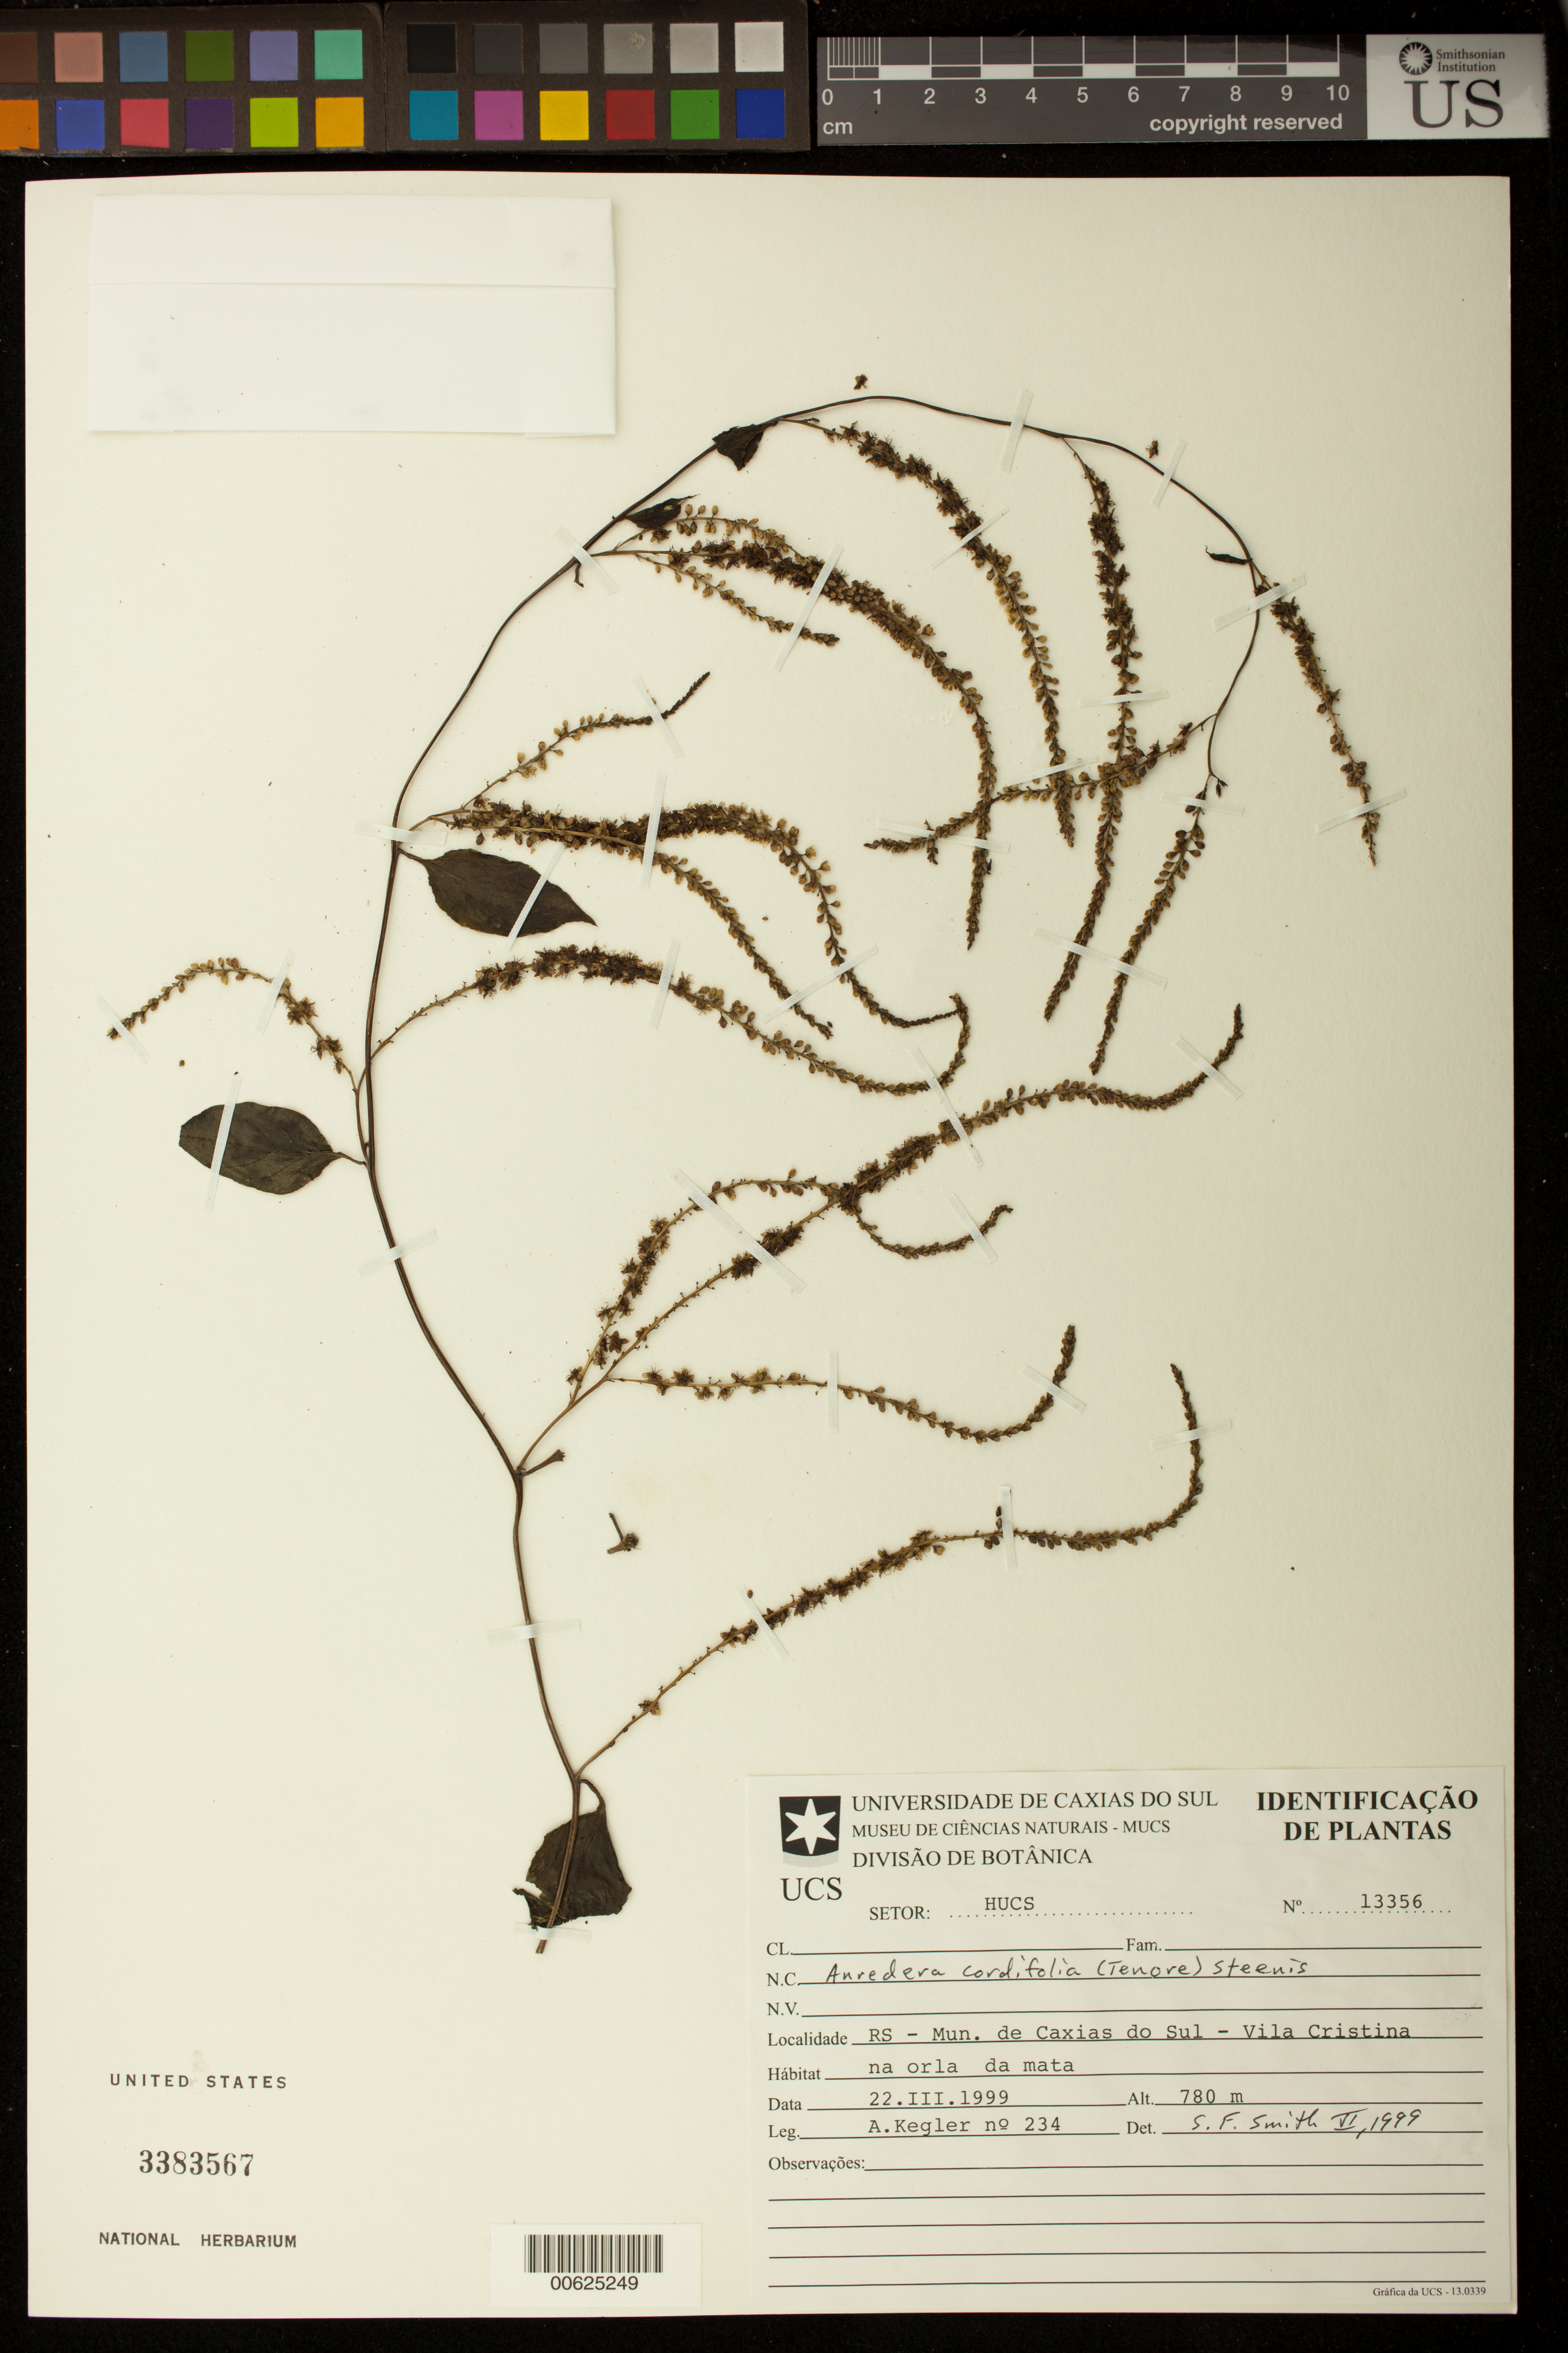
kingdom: Plantae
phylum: Tracheophyta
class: Magnoliopsida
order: Caryophyllales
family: Basellaceae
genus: Anredera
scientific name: Anredera cordifolia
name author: (Ten.) Steenis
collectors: A. Kegler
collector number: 234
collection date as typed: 22 Mar 1999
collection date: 1999-03-22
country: Brazil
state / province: Rio Grande do Sul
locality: Caxias do sul - vila cristina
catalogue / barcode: US 3383567